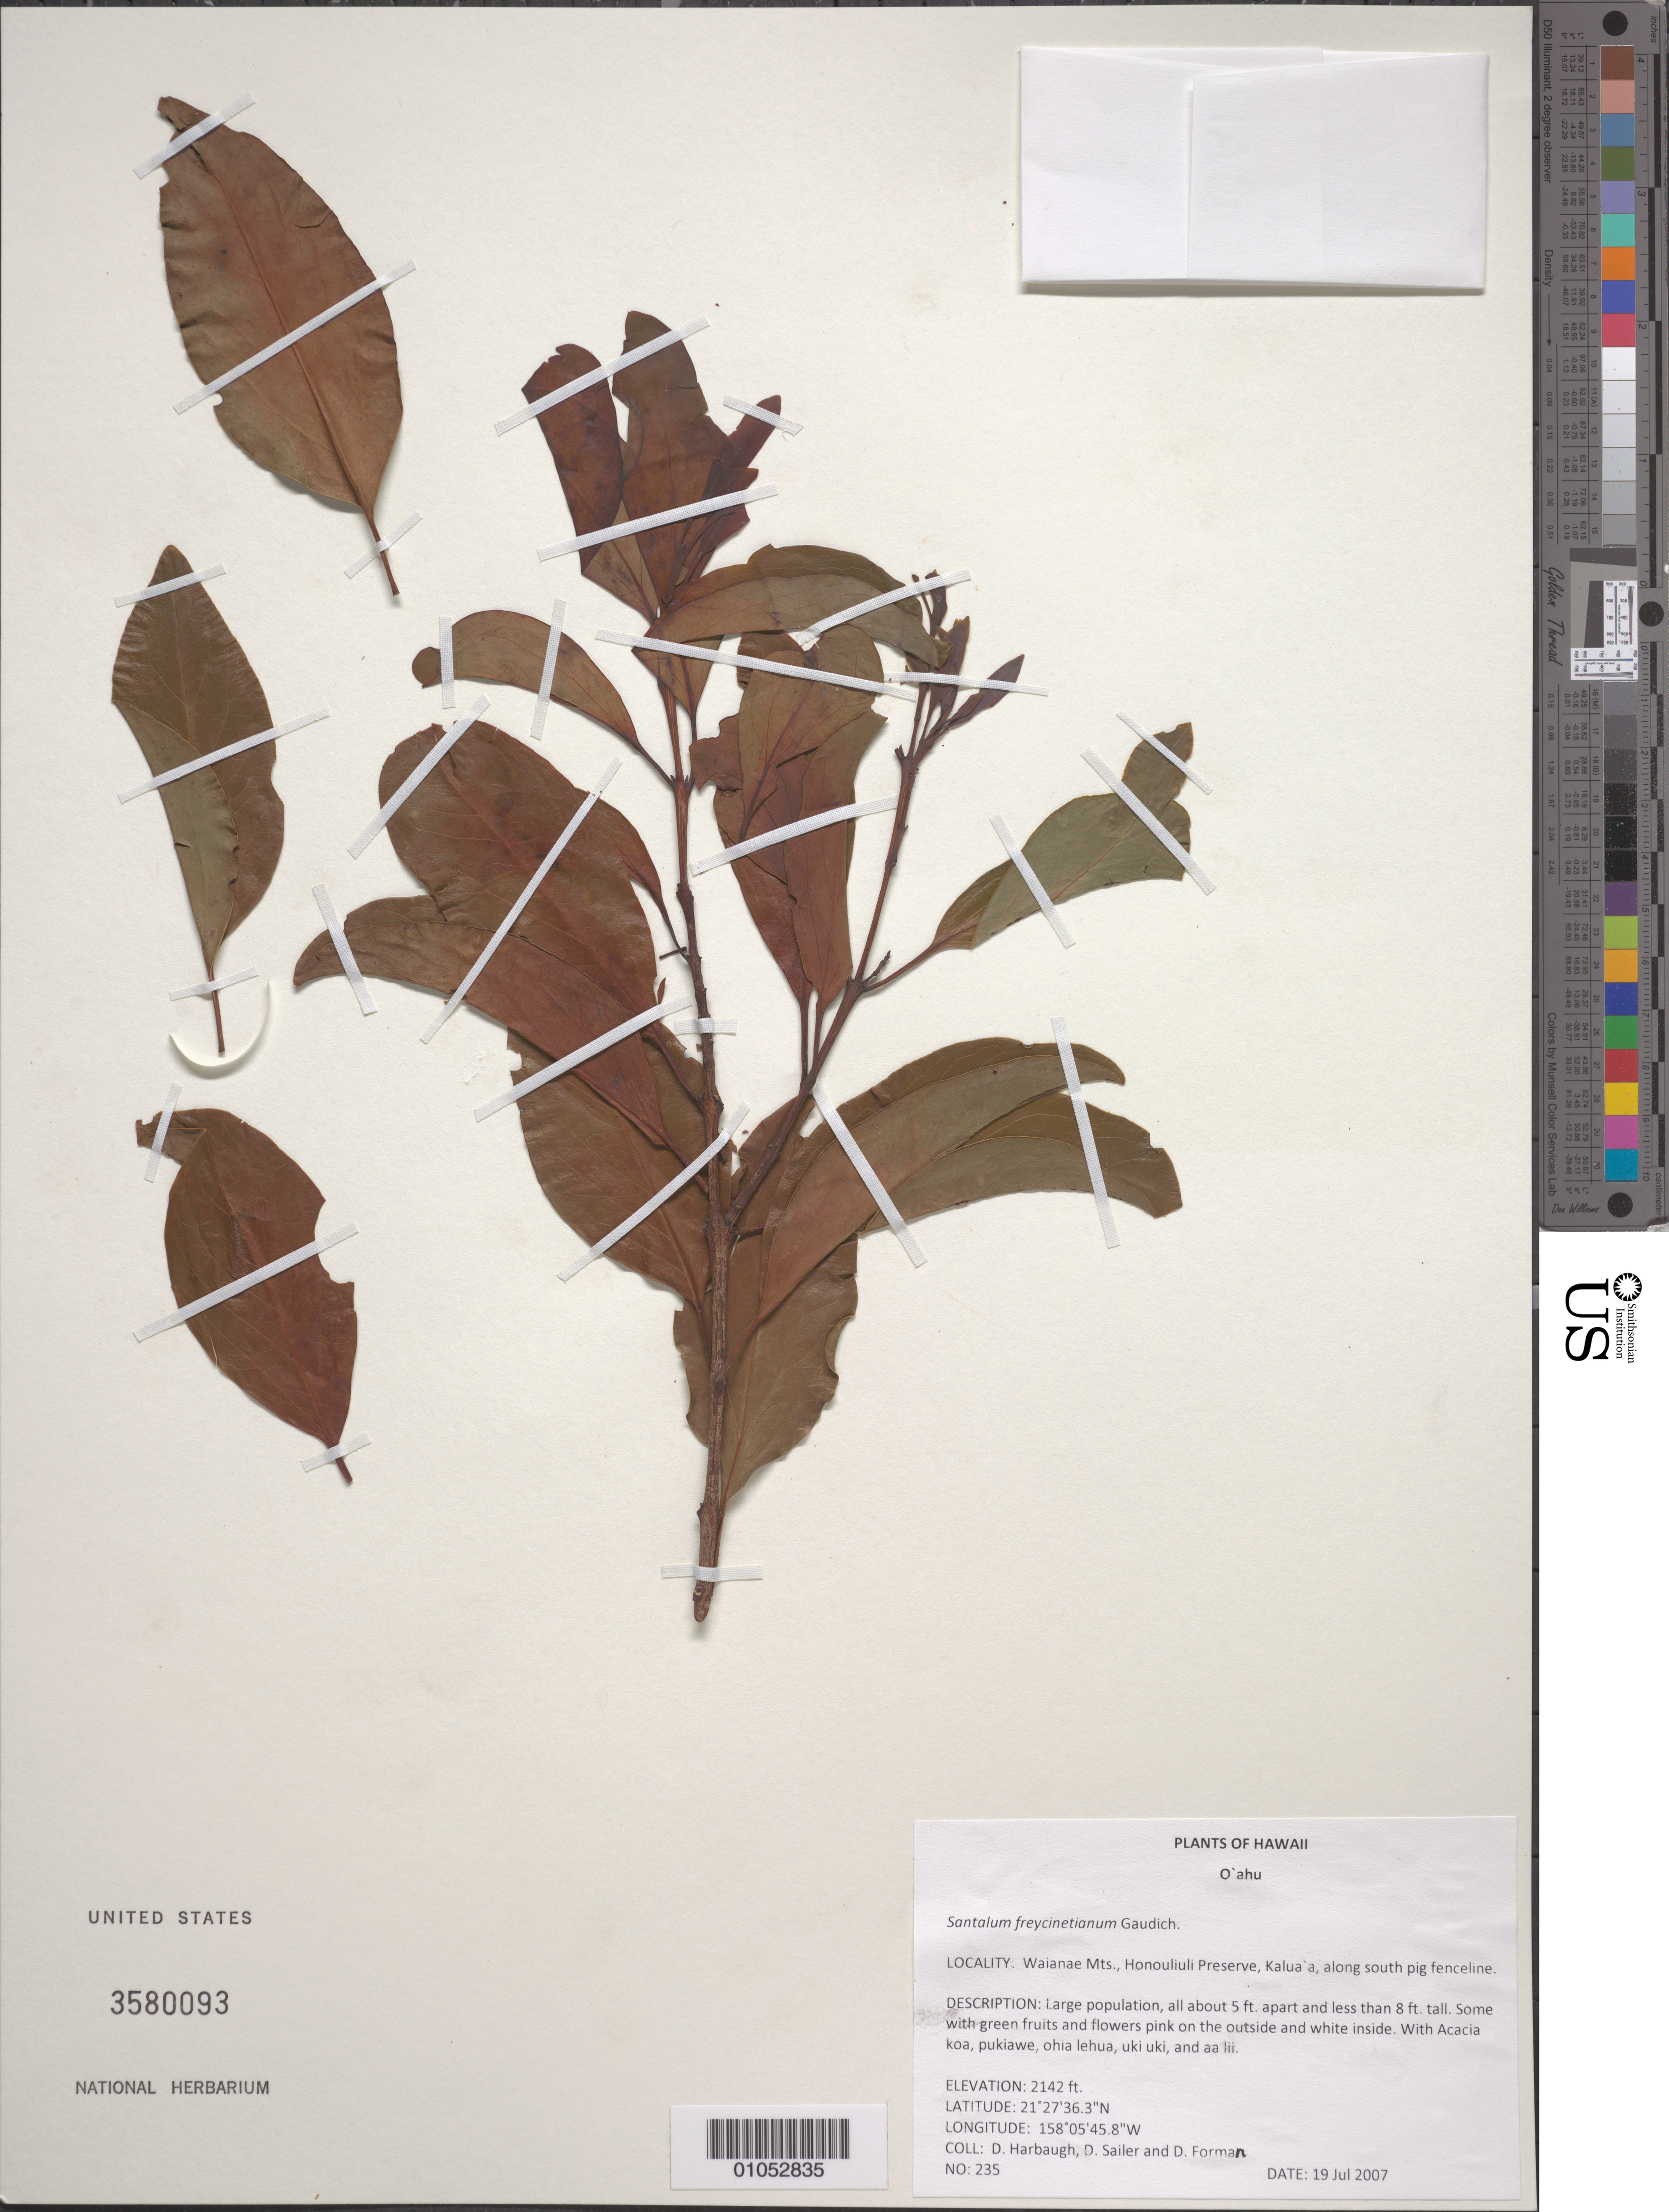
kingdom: Plantae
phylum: Tracheophyta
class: Magnoliopsida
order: Santalales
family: Santalaceae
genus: Santalum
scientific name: Santalum freycinetianum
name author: Gaudich.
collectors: D. Harbaugh, D. Sailer & D. Forman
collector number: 235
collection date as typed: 19 Jul 2007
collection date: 2007-07-19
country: United States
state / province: Hawaii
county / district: Honolulu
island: Oahu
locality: Waianae Mts., Honouliuli Preserve, Kaluaa along south pig fenceline.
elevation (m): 653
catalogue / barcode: US 3580093